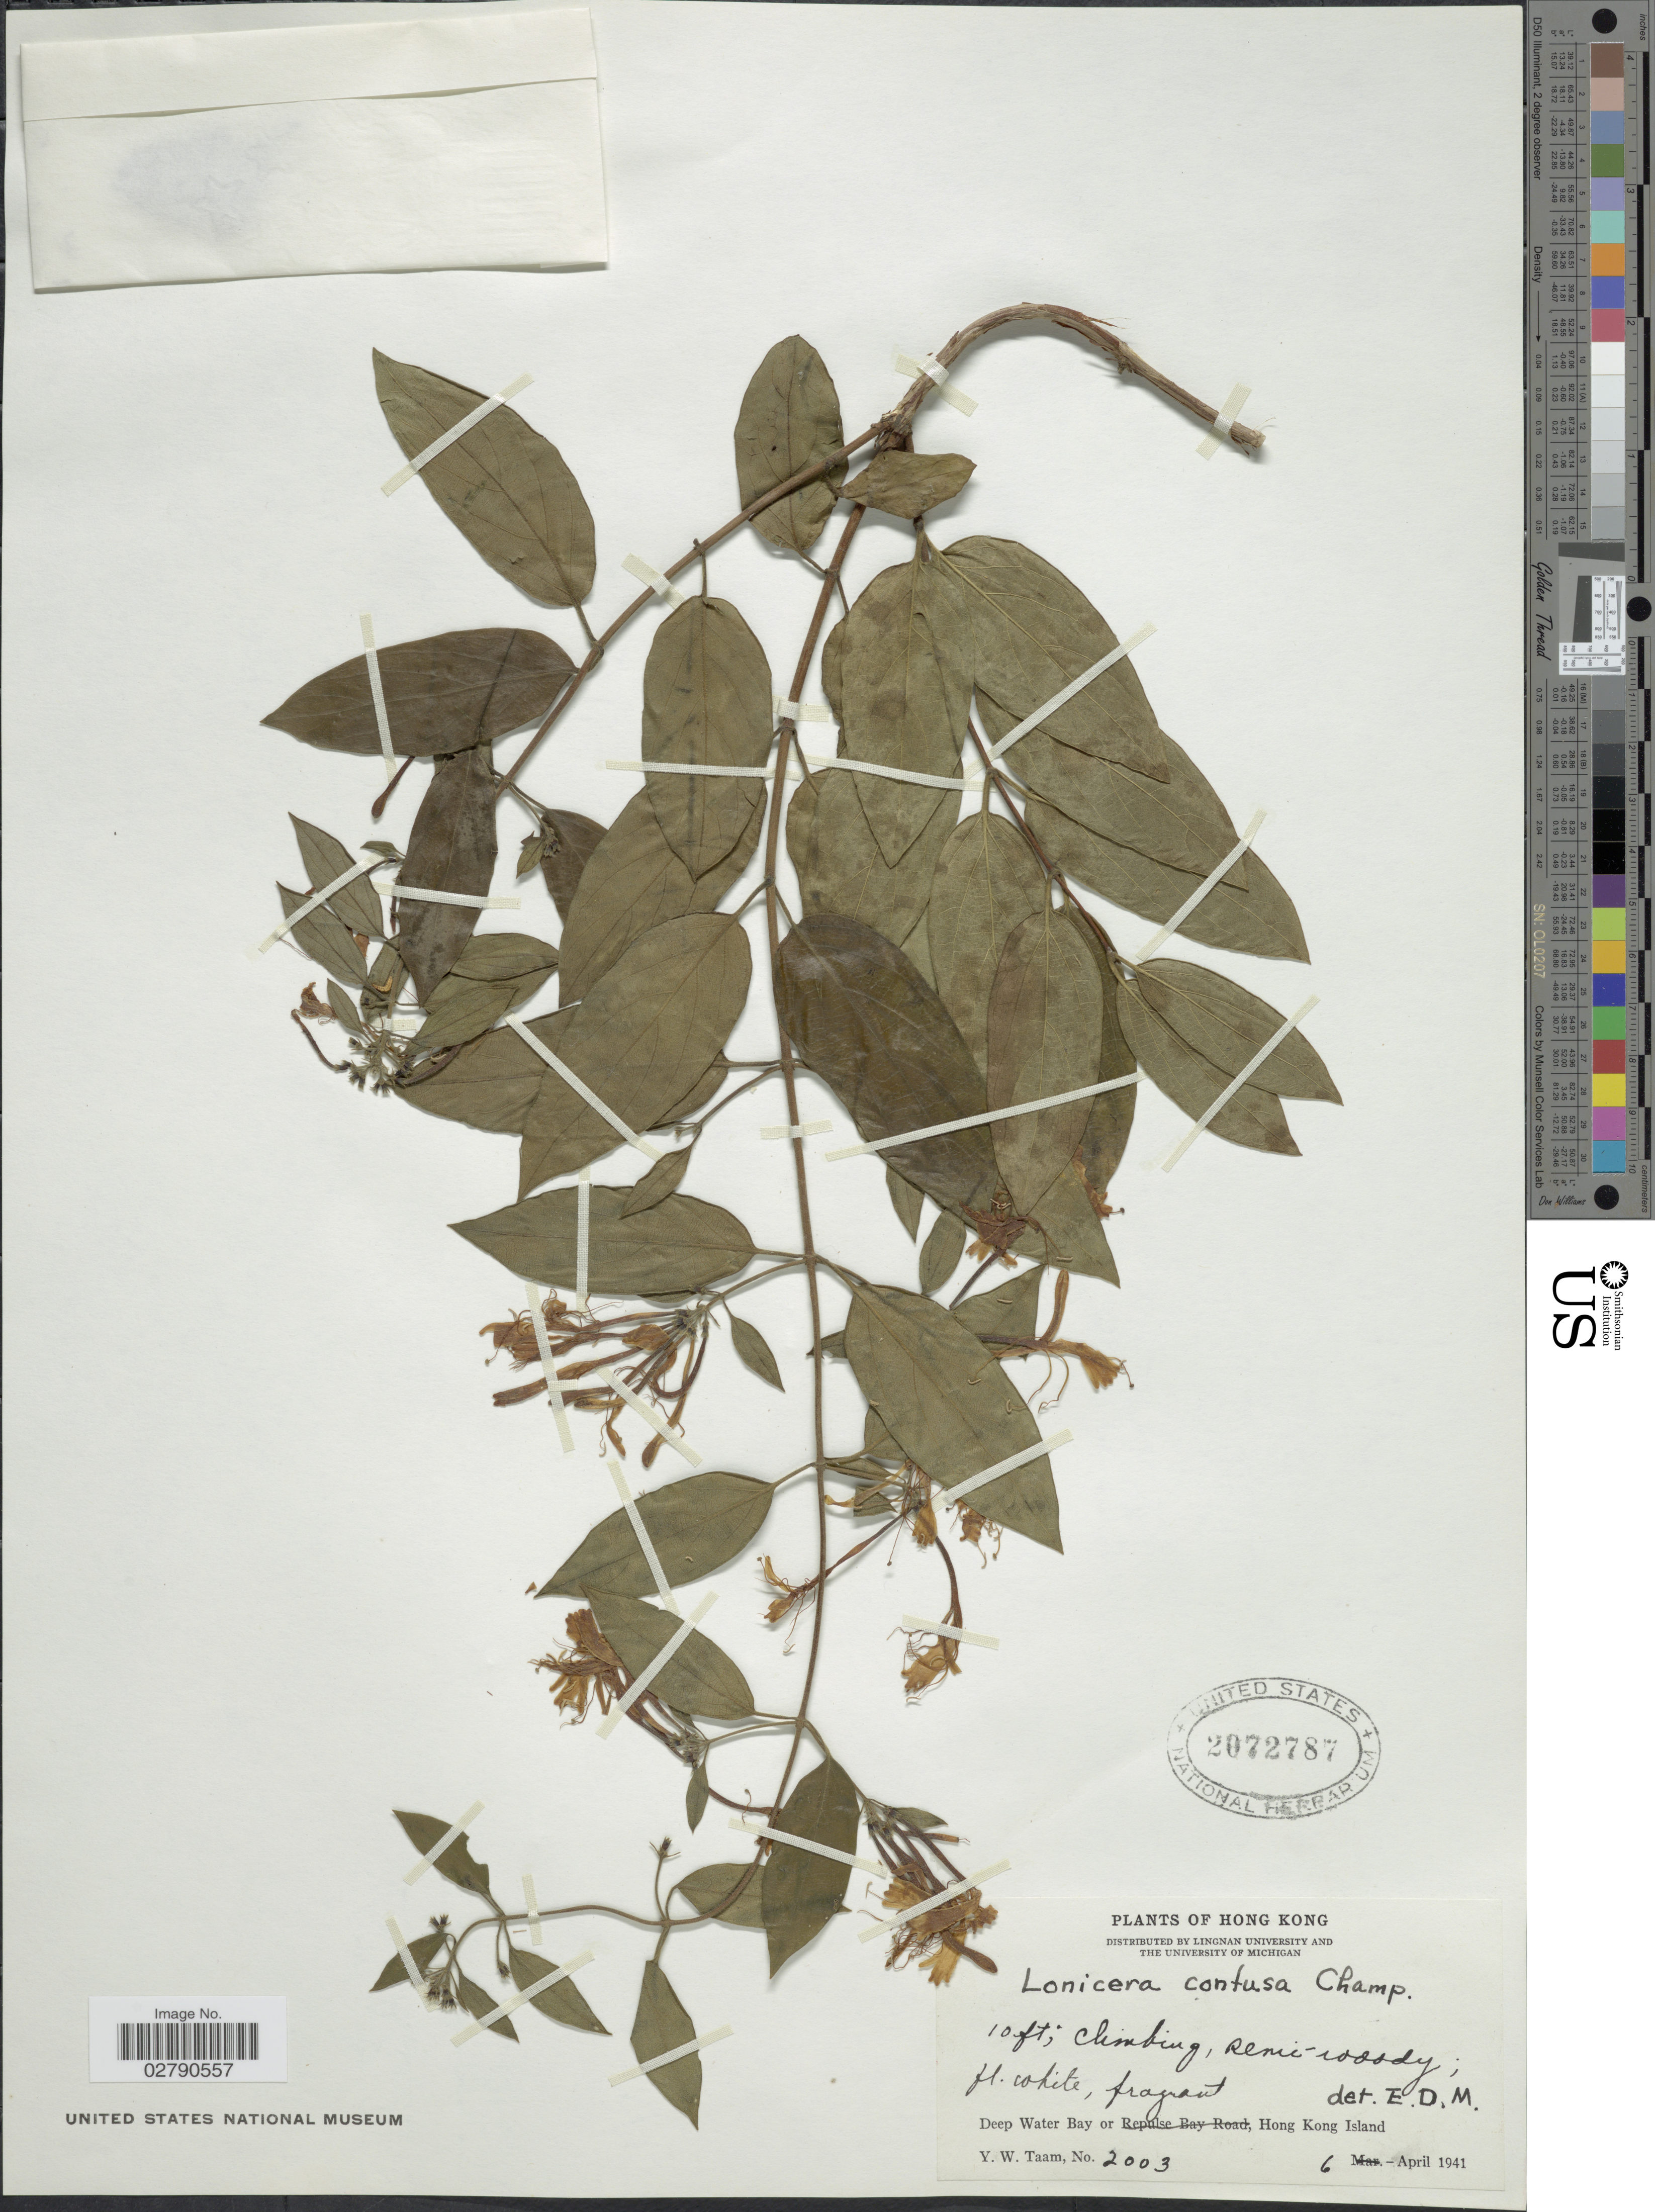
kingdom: Plantae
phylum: Tracheophyta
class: Magnoliopsida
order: Dipsacales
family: Caprifoliaceae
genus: Lonicera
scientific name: Lonicera confusa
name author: DC.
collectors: Y. W. Taam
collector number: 2003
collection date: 1941-04-06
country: China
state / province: Hong Kong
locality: Deep Water Bay. Hong Kong Island.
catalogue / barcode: US 2072787